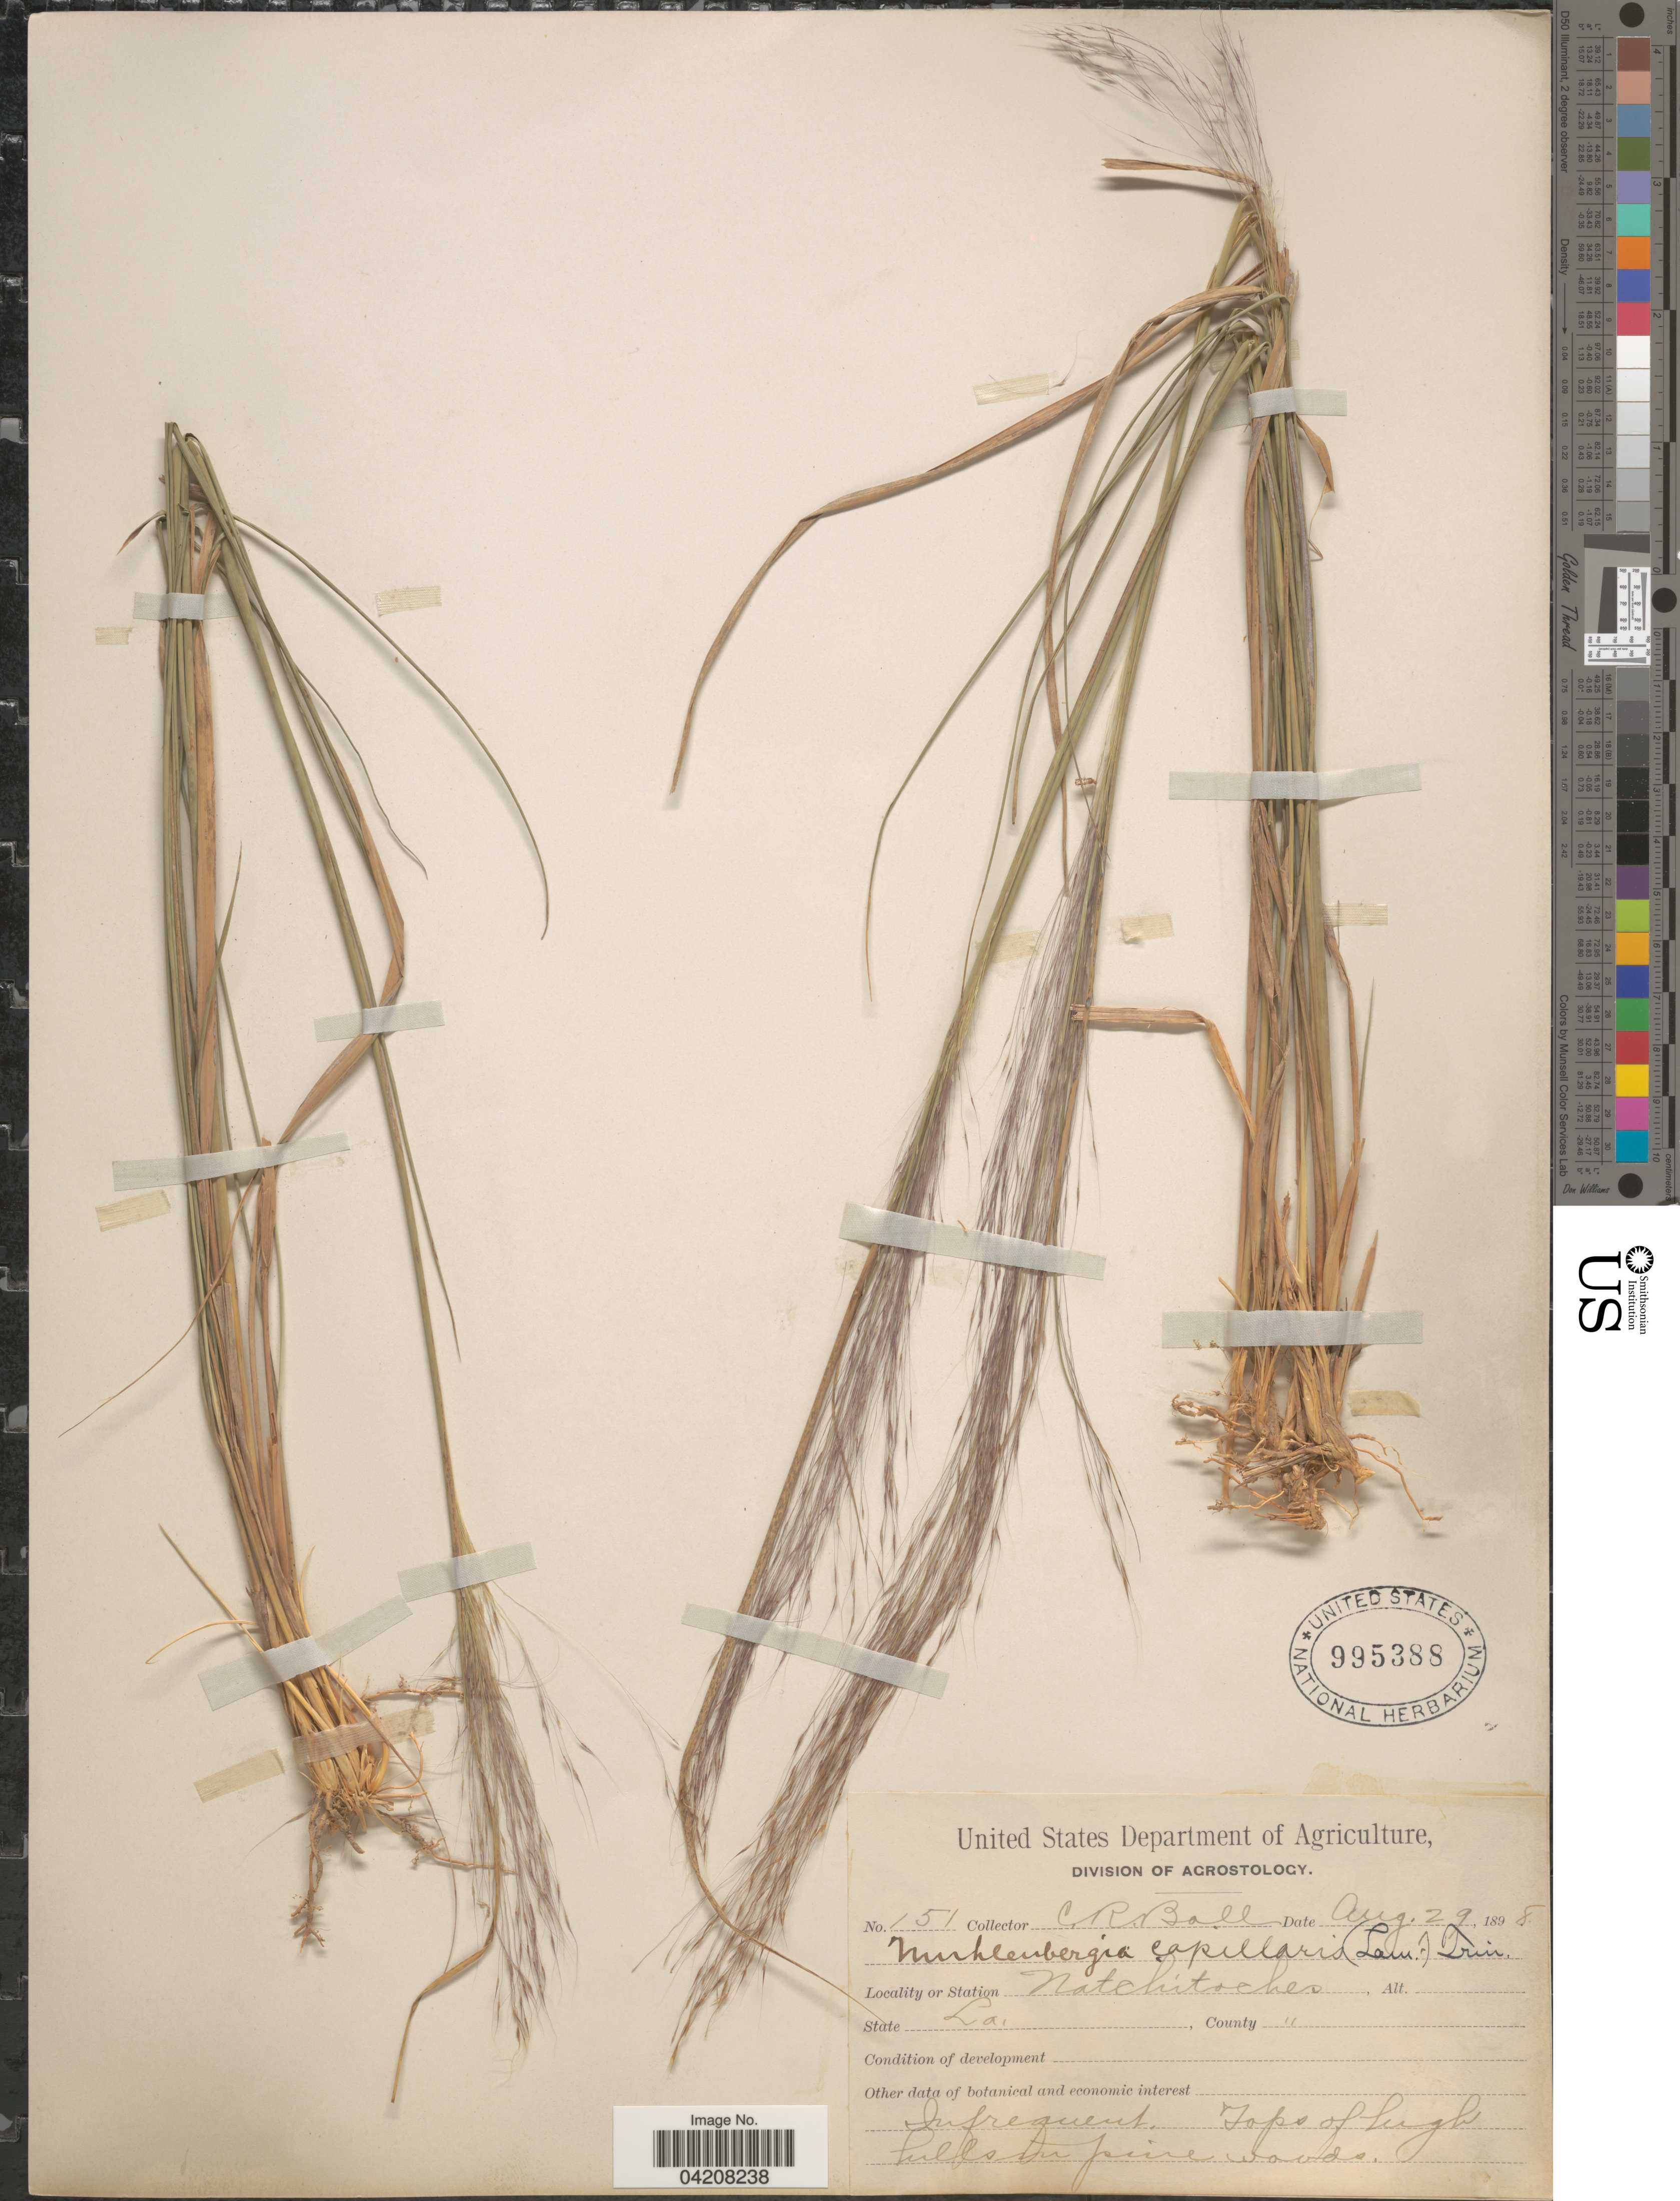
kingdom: Plantae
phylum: Tracheophyta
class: Liliopsida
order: Poales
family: Poaceae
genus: Muhlenbergia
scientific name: Muhlenbergia capillaris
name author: (Lam.) Trin.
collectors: C. R. Ball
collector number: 151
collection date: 1898-08-29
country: United States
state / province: Louisiana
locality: Natchitoches. Infrequent. Tops of high hills in pine woods.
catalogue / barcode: US 995388